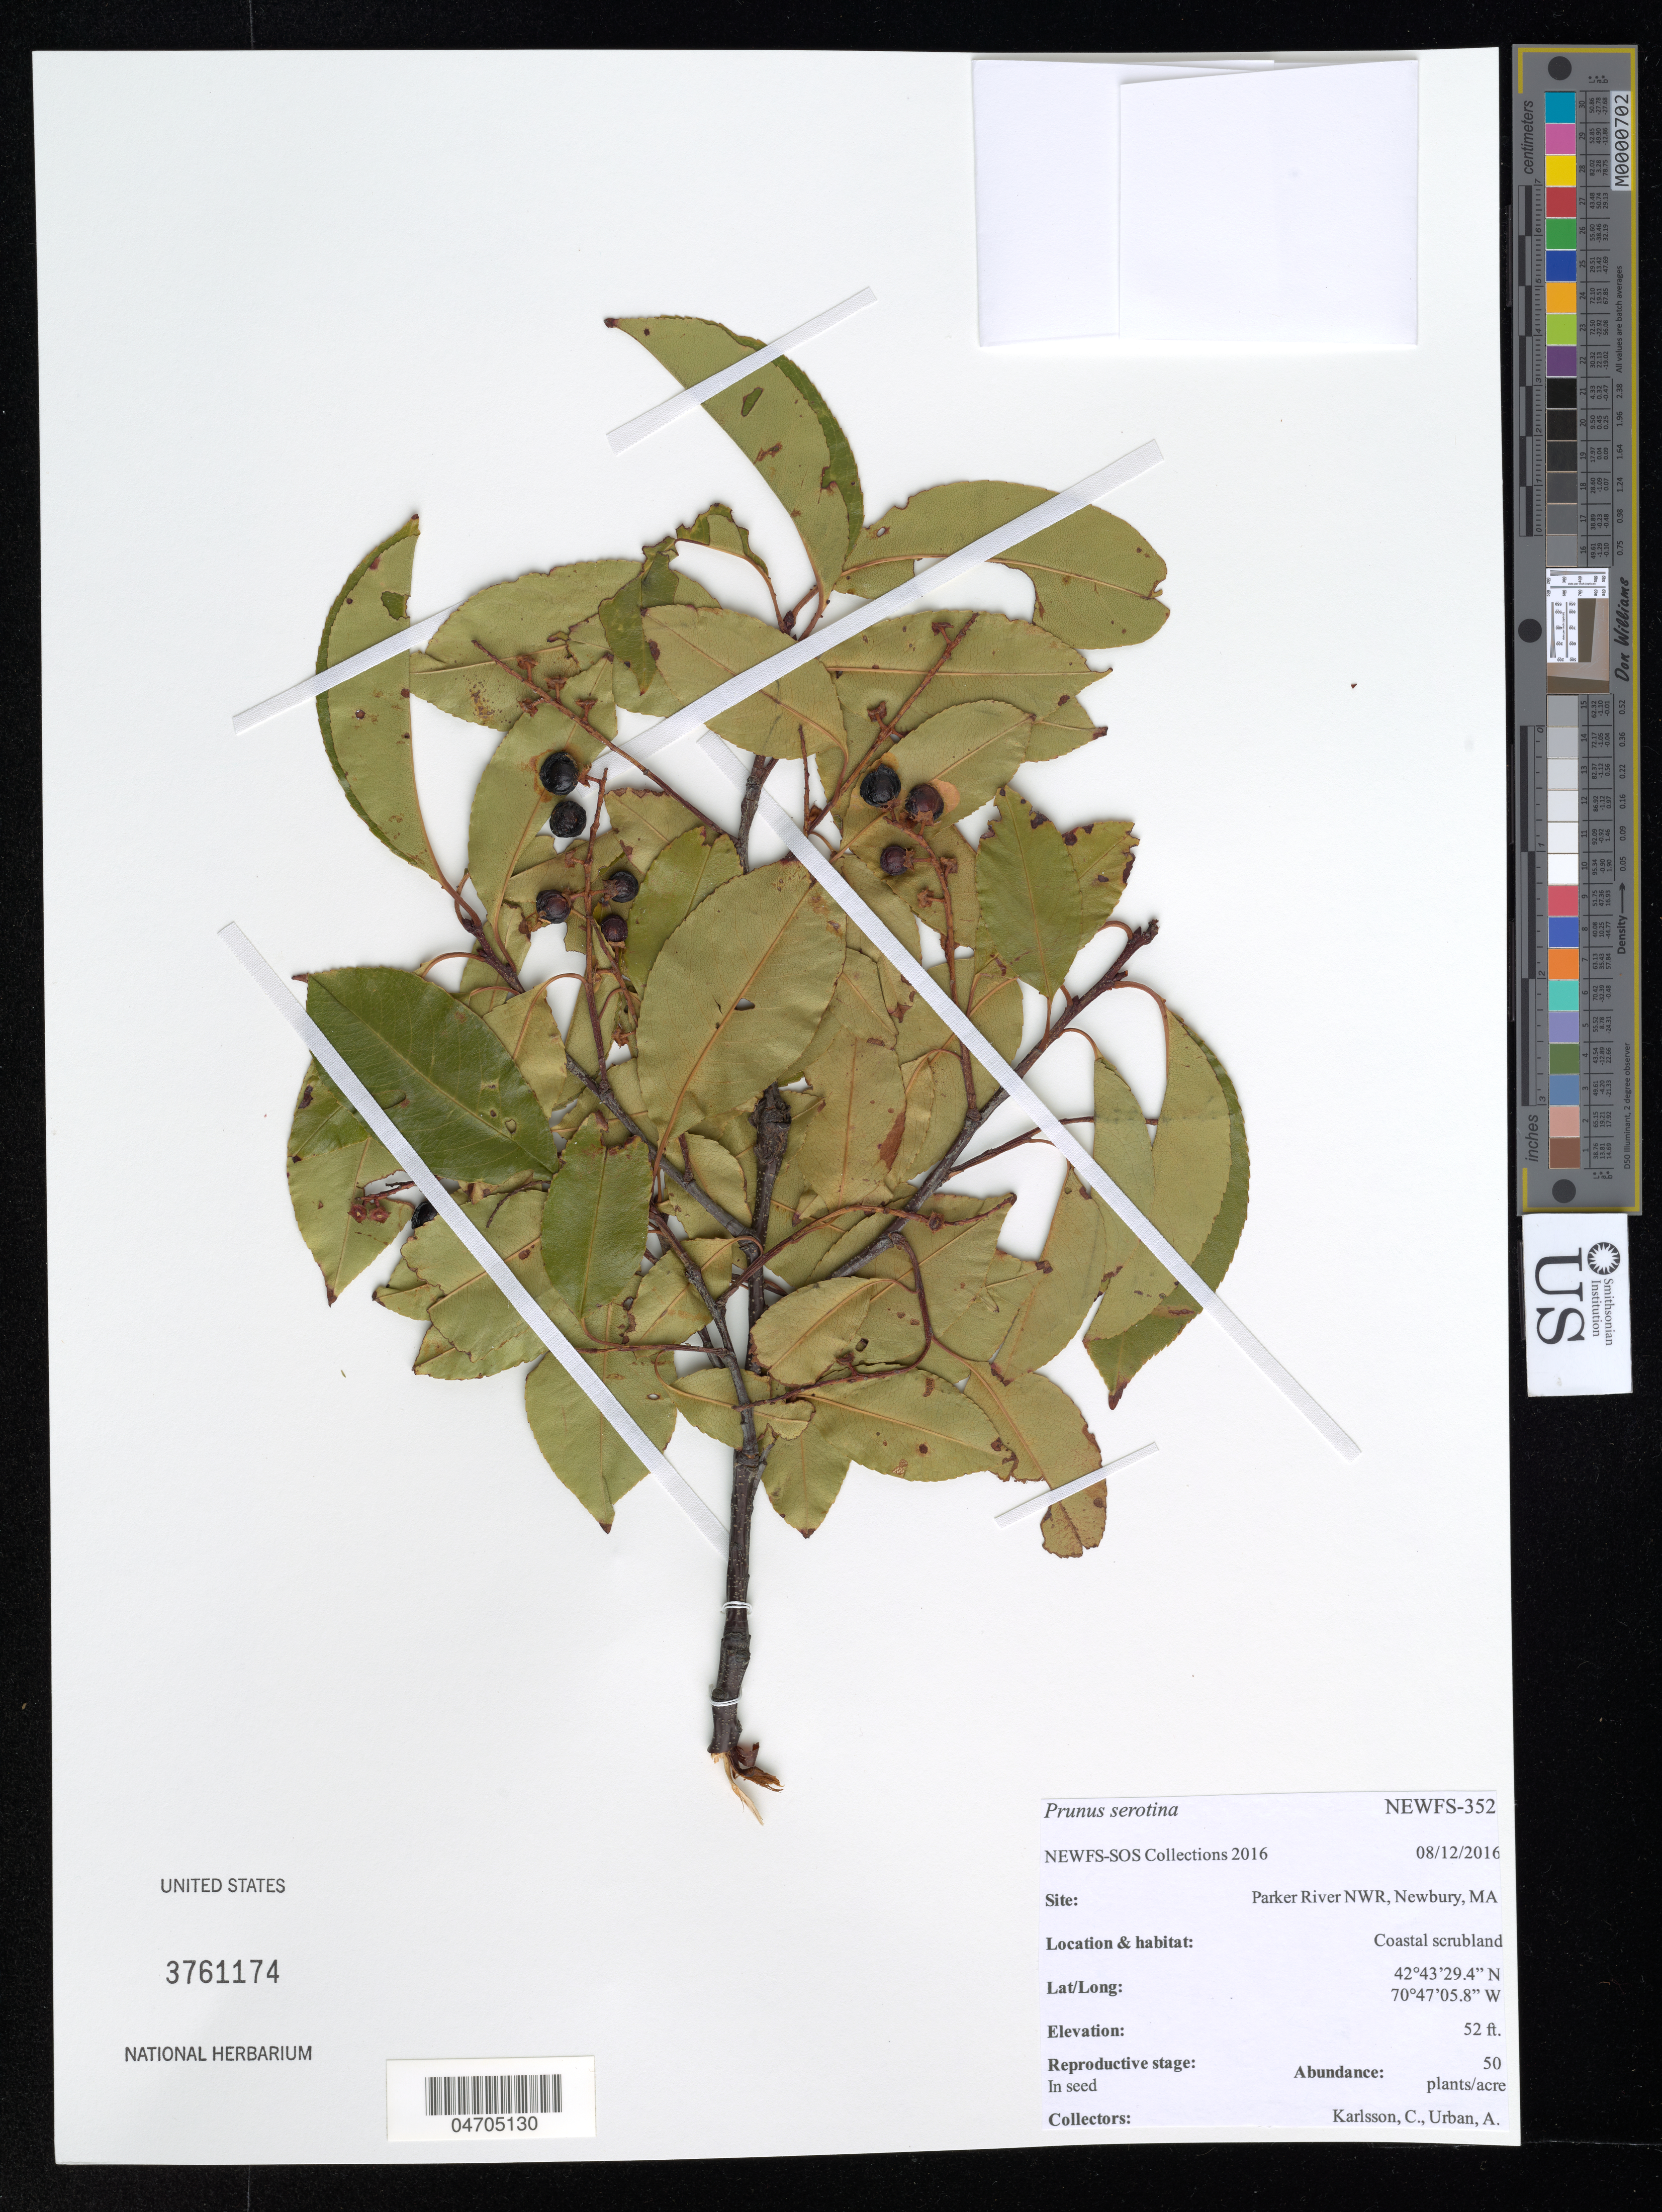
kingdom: Plantae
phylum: Tracheophyta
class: Magnoliopsida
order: Rosales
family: Rosaceae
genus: Prunus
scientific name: Prunus serotina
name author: Ehrh.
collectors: C. Karlsson & A. Urban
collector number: NEWFS-352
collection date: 2016-08-12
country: United States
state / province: Massachusetts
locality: Parker River NWR, Newbury.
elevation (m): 16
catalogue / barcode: US 3761174